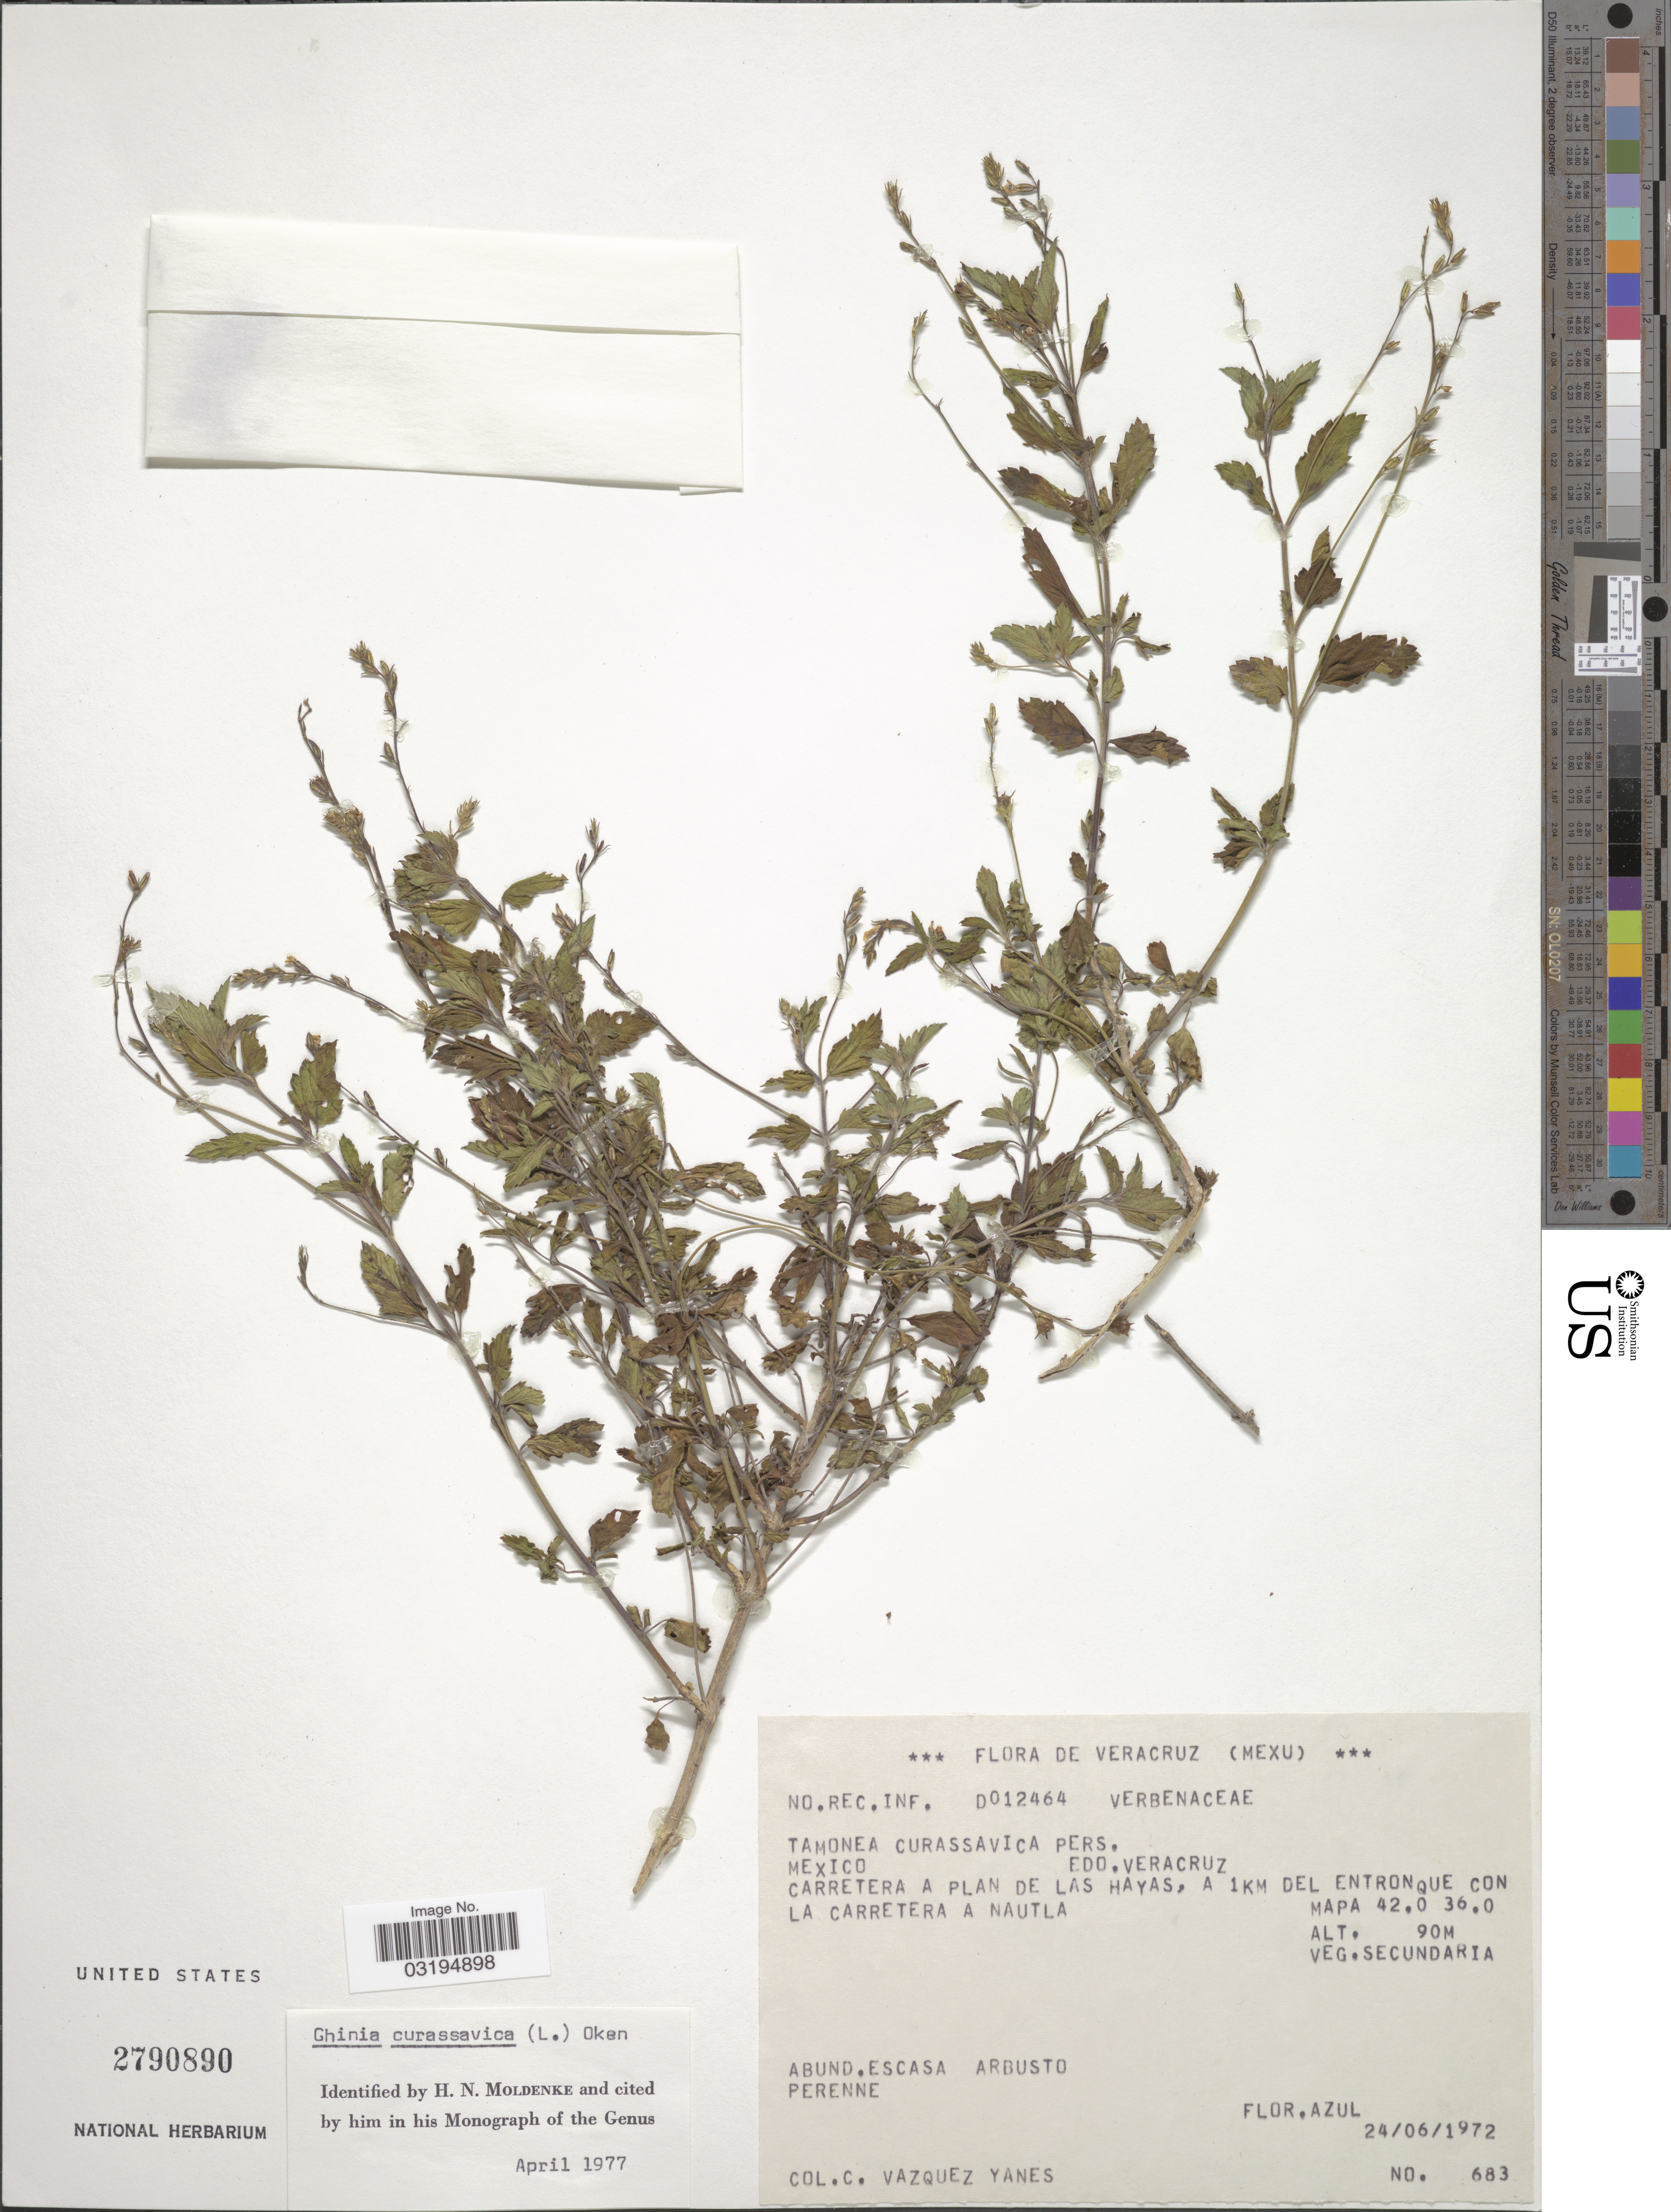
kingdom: Plantae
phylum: Tracheophyta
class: Magnoliopsida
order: Lamiales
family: Verbenaceae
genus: Tamonea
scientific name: Tamonea curassavica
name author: (L.) Pers.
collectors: C. Vazquez Yanes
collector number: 683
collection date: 1972-06-24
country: Mexico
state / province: Veracruz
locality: Veracruz, Carretera a plan de Las Hayas, A 1Km del Entronque con la carretera a Nautla. Mapa 42.0 36.0.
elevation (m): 90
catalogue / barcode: US 2790890